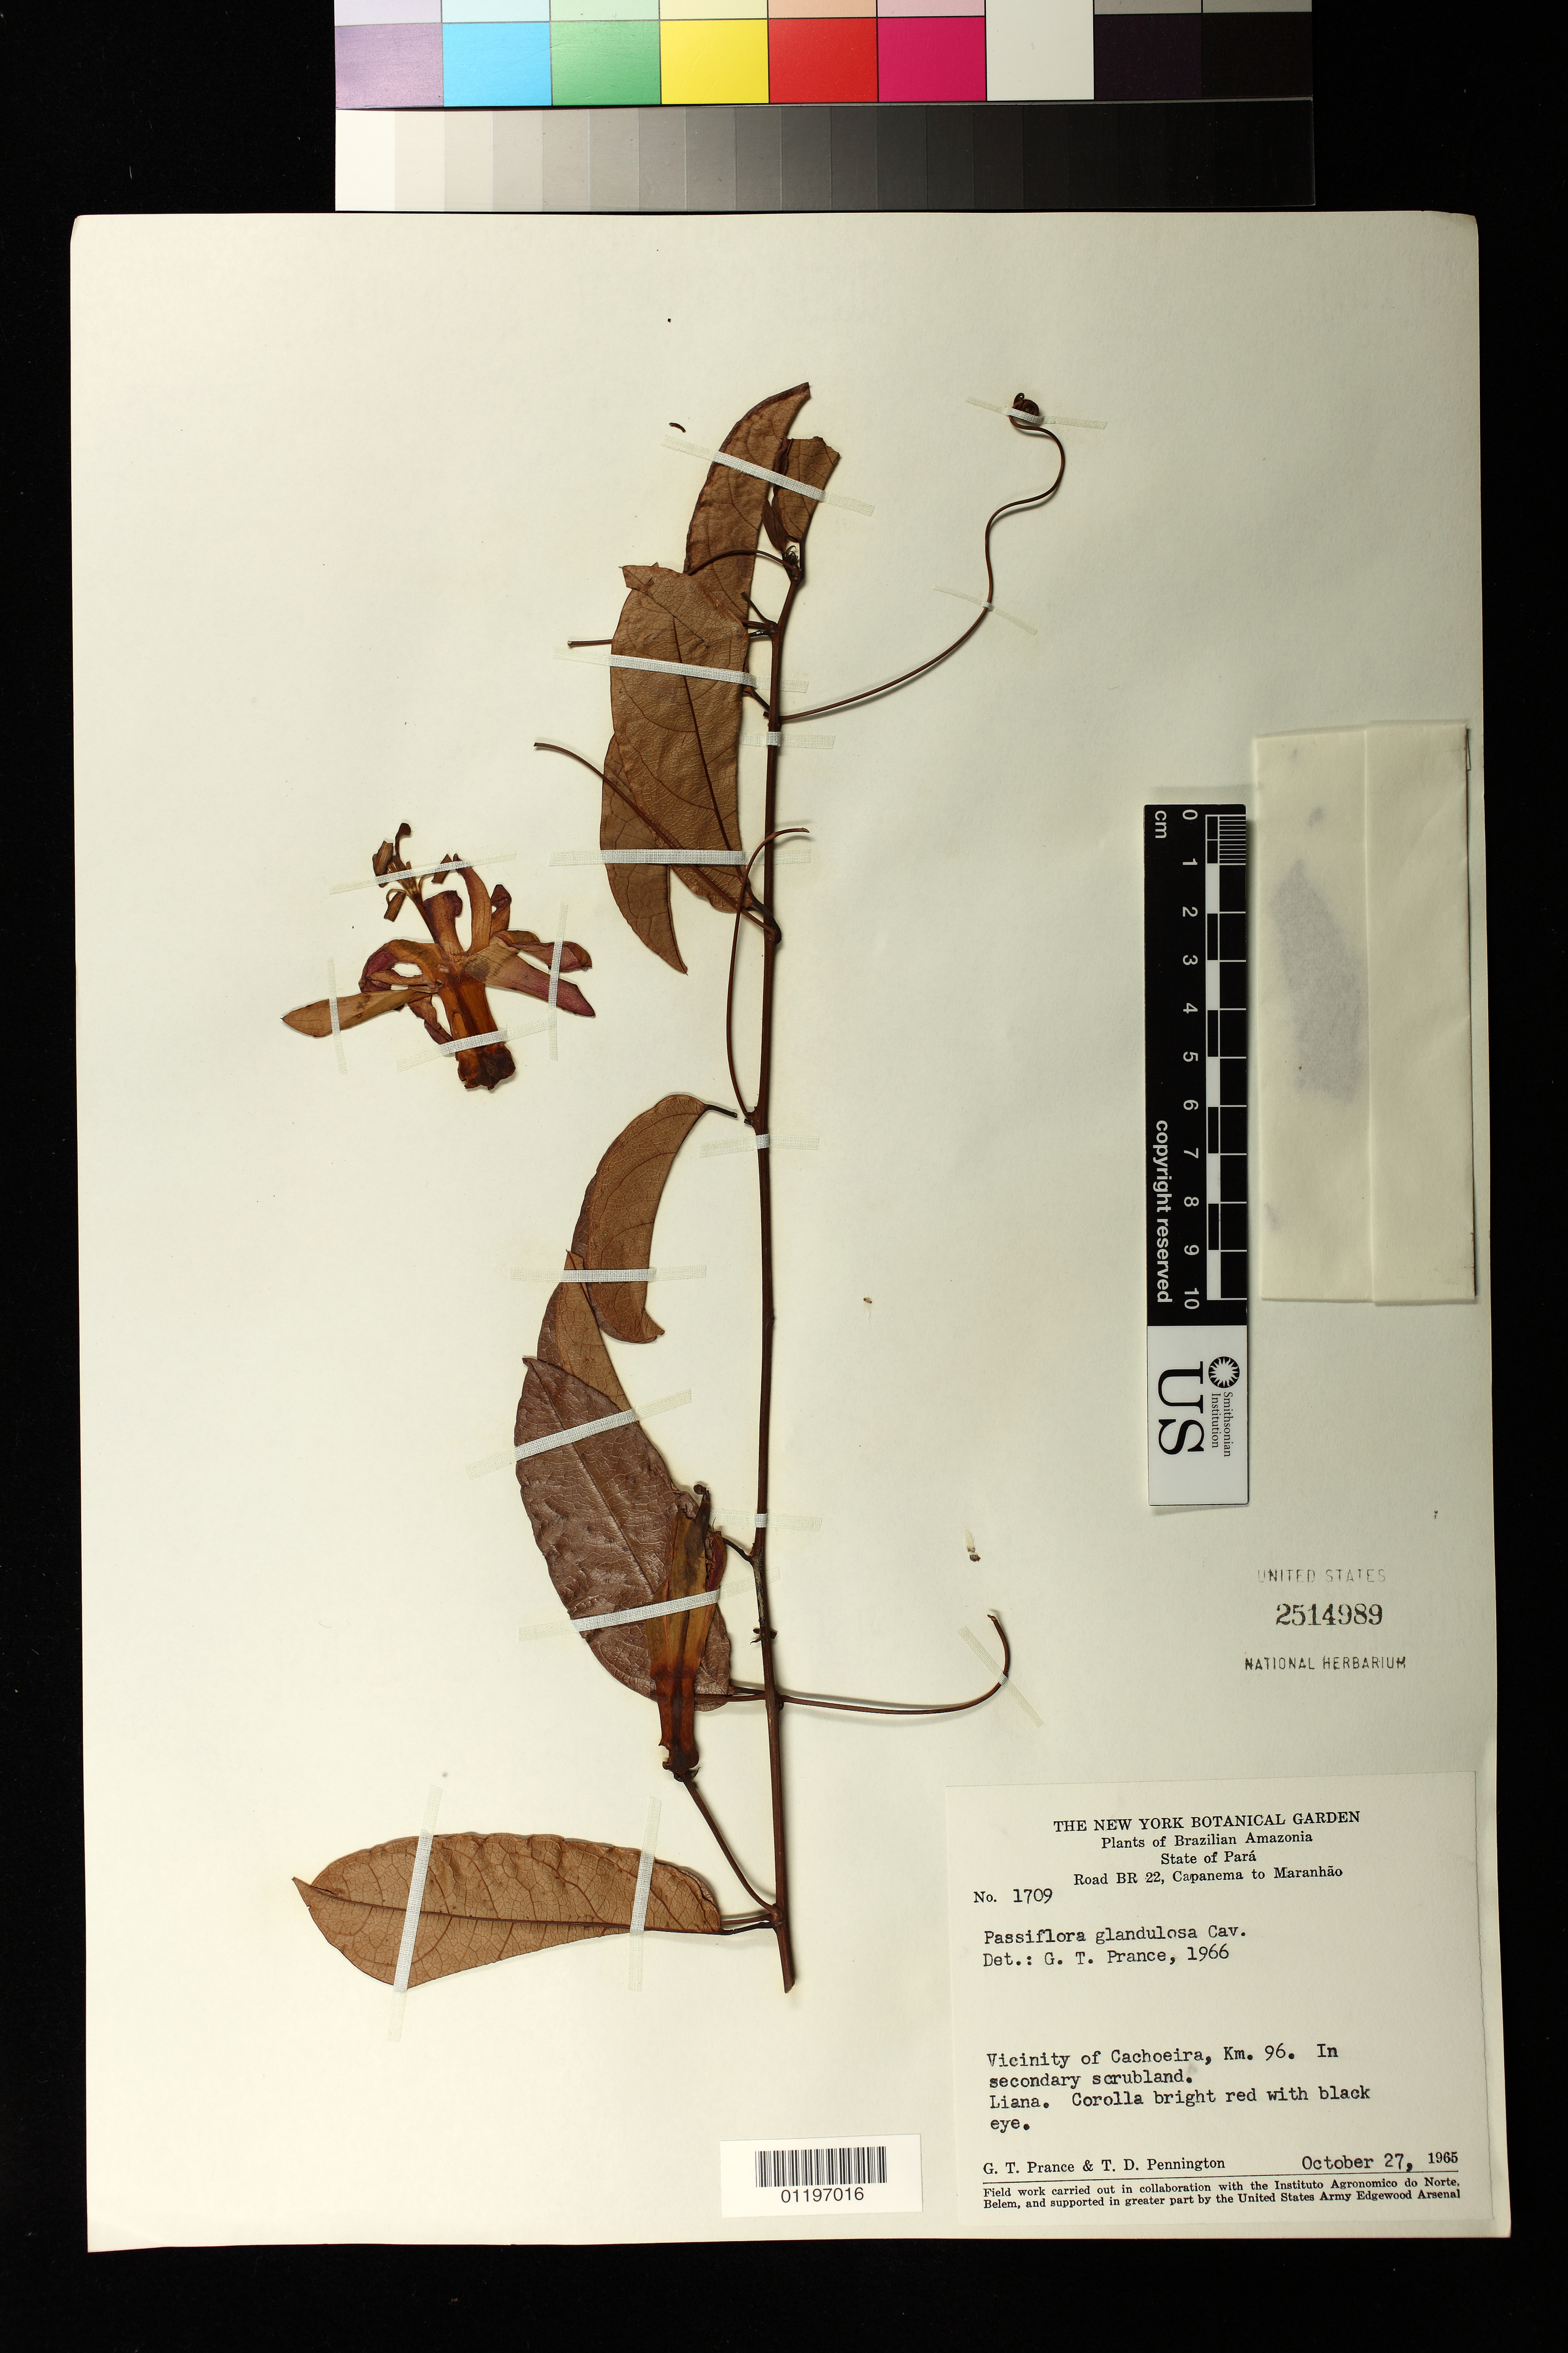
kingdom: Plantae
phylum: Tracheophyta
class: Magnoliopsida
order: Malpighiales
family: Passifloraceae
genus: Passiflora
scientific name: Passiflora glandulosa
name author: Cav.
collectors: G. T. Prance & T. D. Pennington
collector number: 1709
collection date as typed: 27 Oct 1965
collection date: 1965-10-27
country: Brazil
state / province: Pará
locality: State of Pará: Road BR 22, Capanema to Maranhão. Vicinity of Cachoeira, Km. 96. In secondary scrubland.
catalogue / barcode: US 2514989